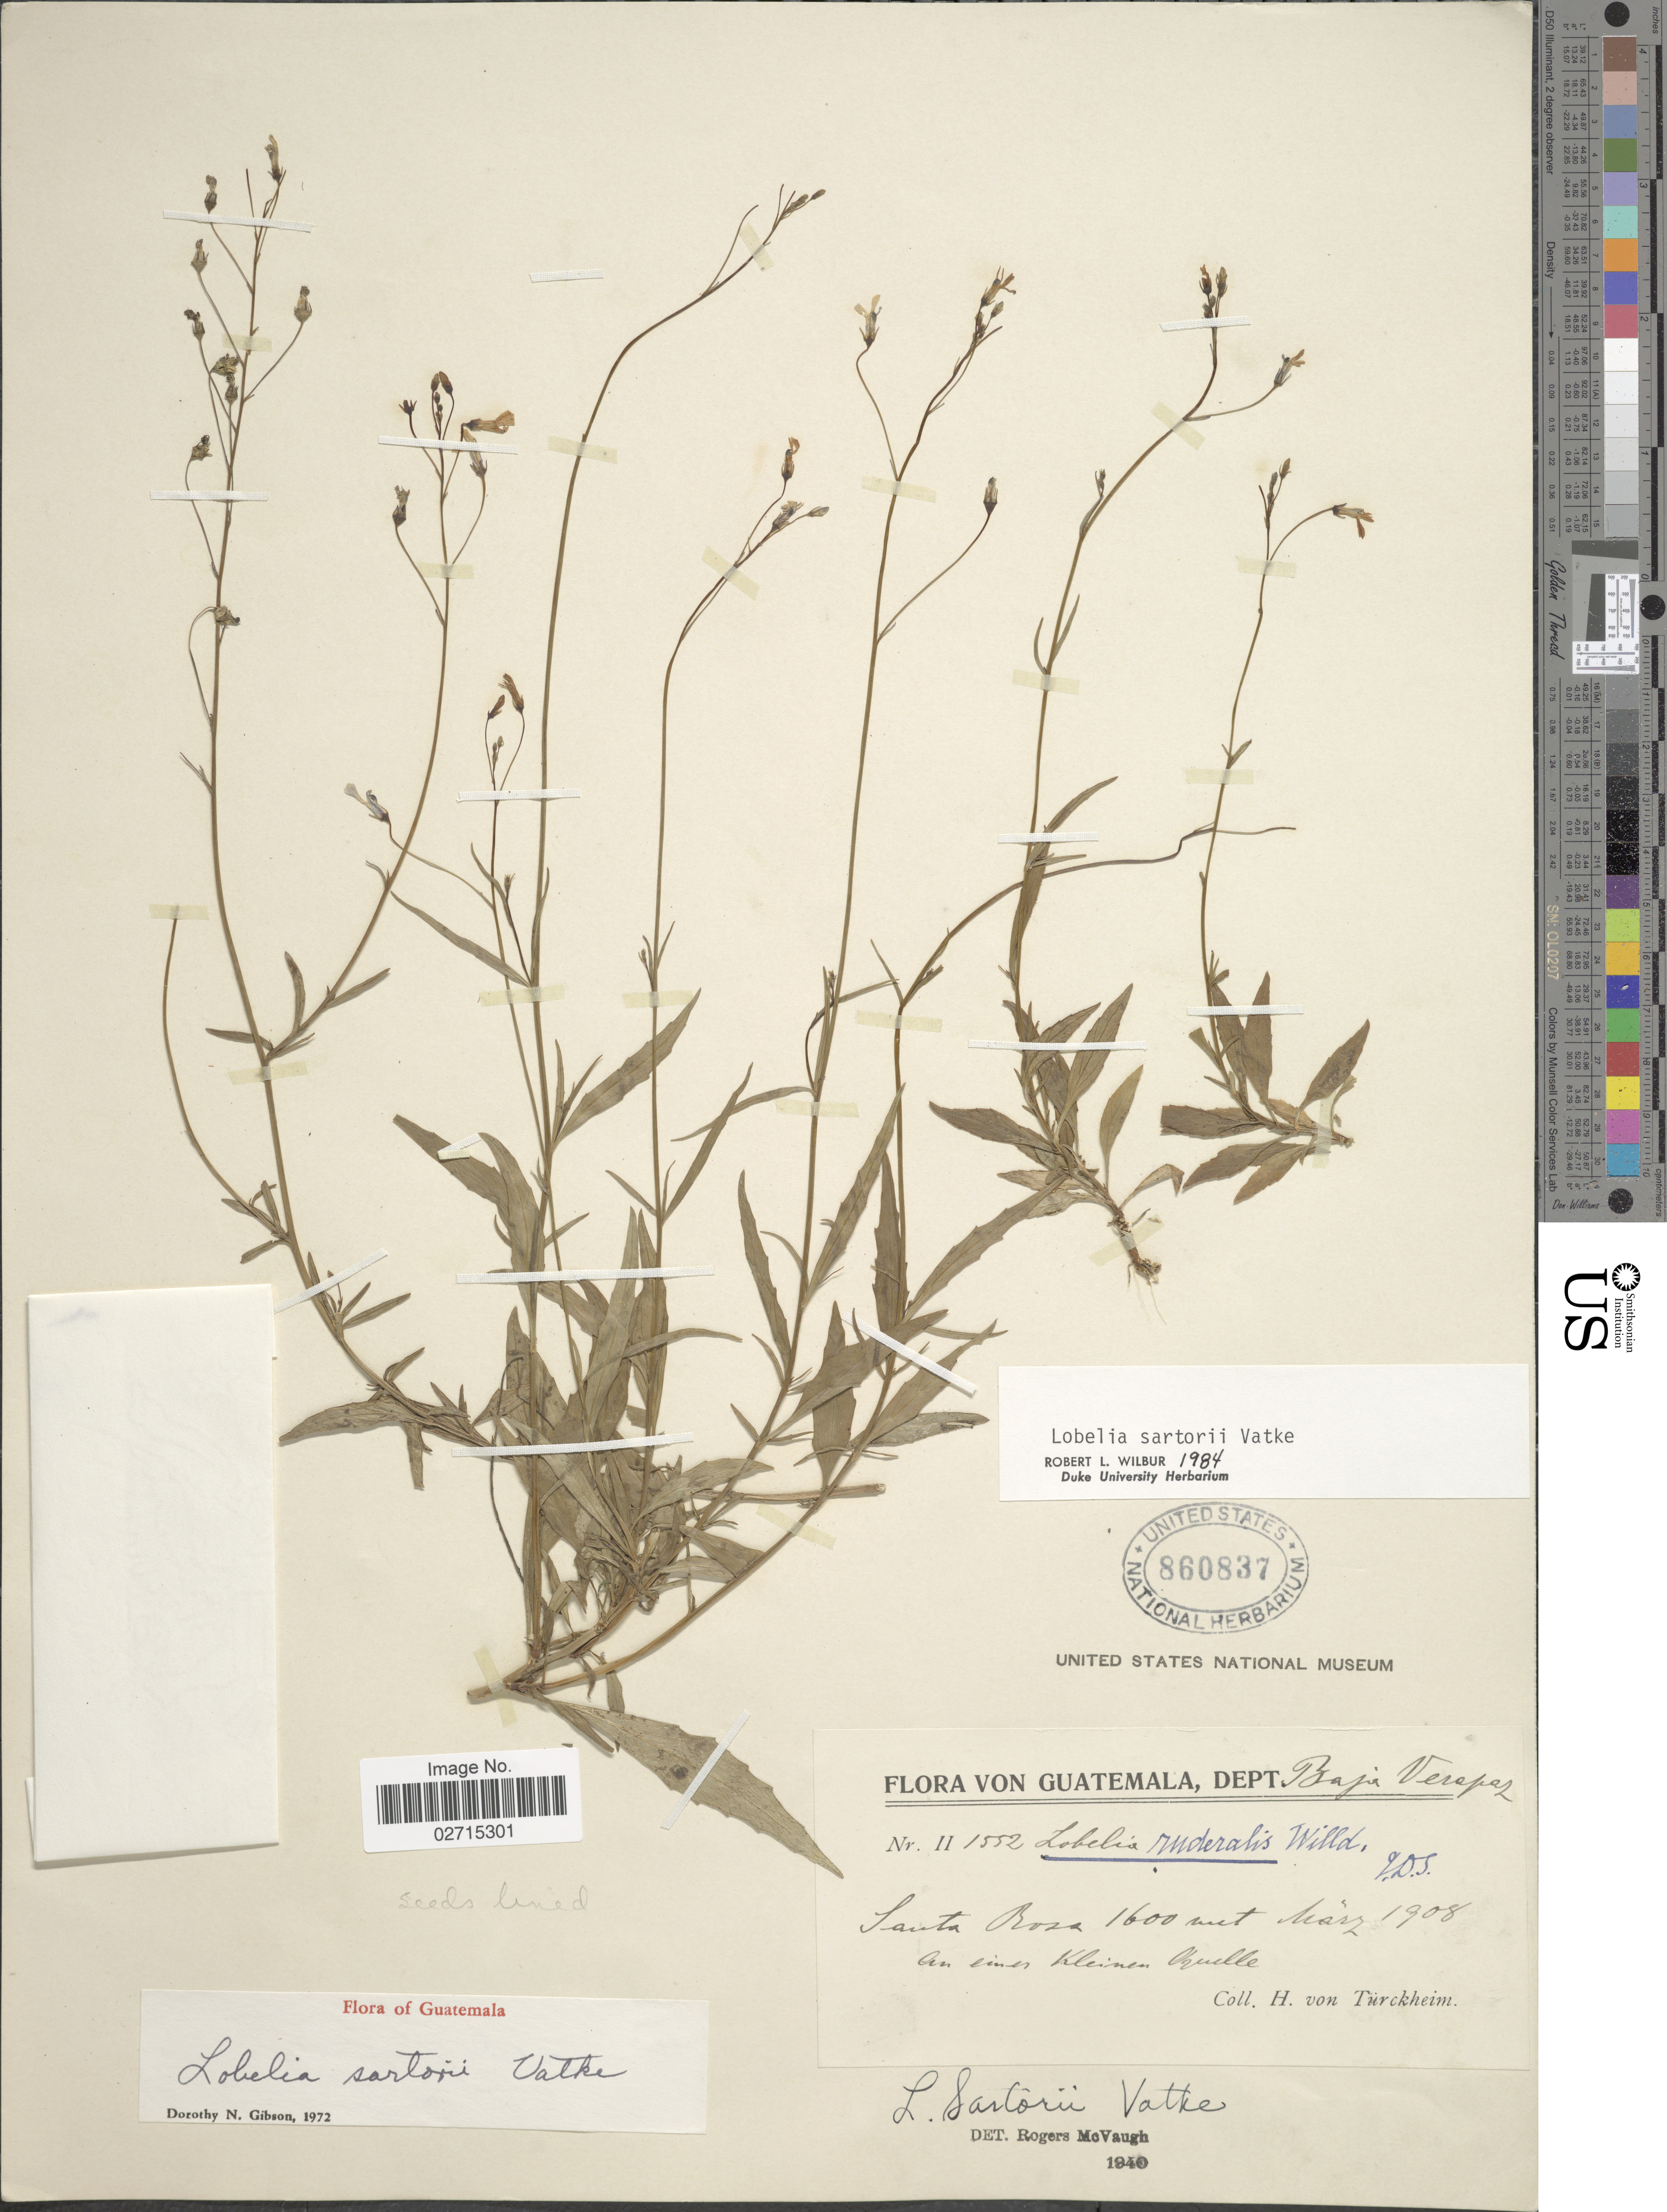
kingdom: Plantae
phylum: Tracheophyta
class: Magnoliopsida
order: Asterales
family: Campanulaceae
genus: Lobelia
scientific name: Lobelia sartorii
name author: Vatke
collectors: H. von Türckheim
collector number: II 1552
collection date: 1908-03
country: Guatemala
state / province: Baja Verapaz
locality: Dept. Baja Verapaz, Santa Rosa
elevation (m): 1600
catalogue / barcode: US 860837